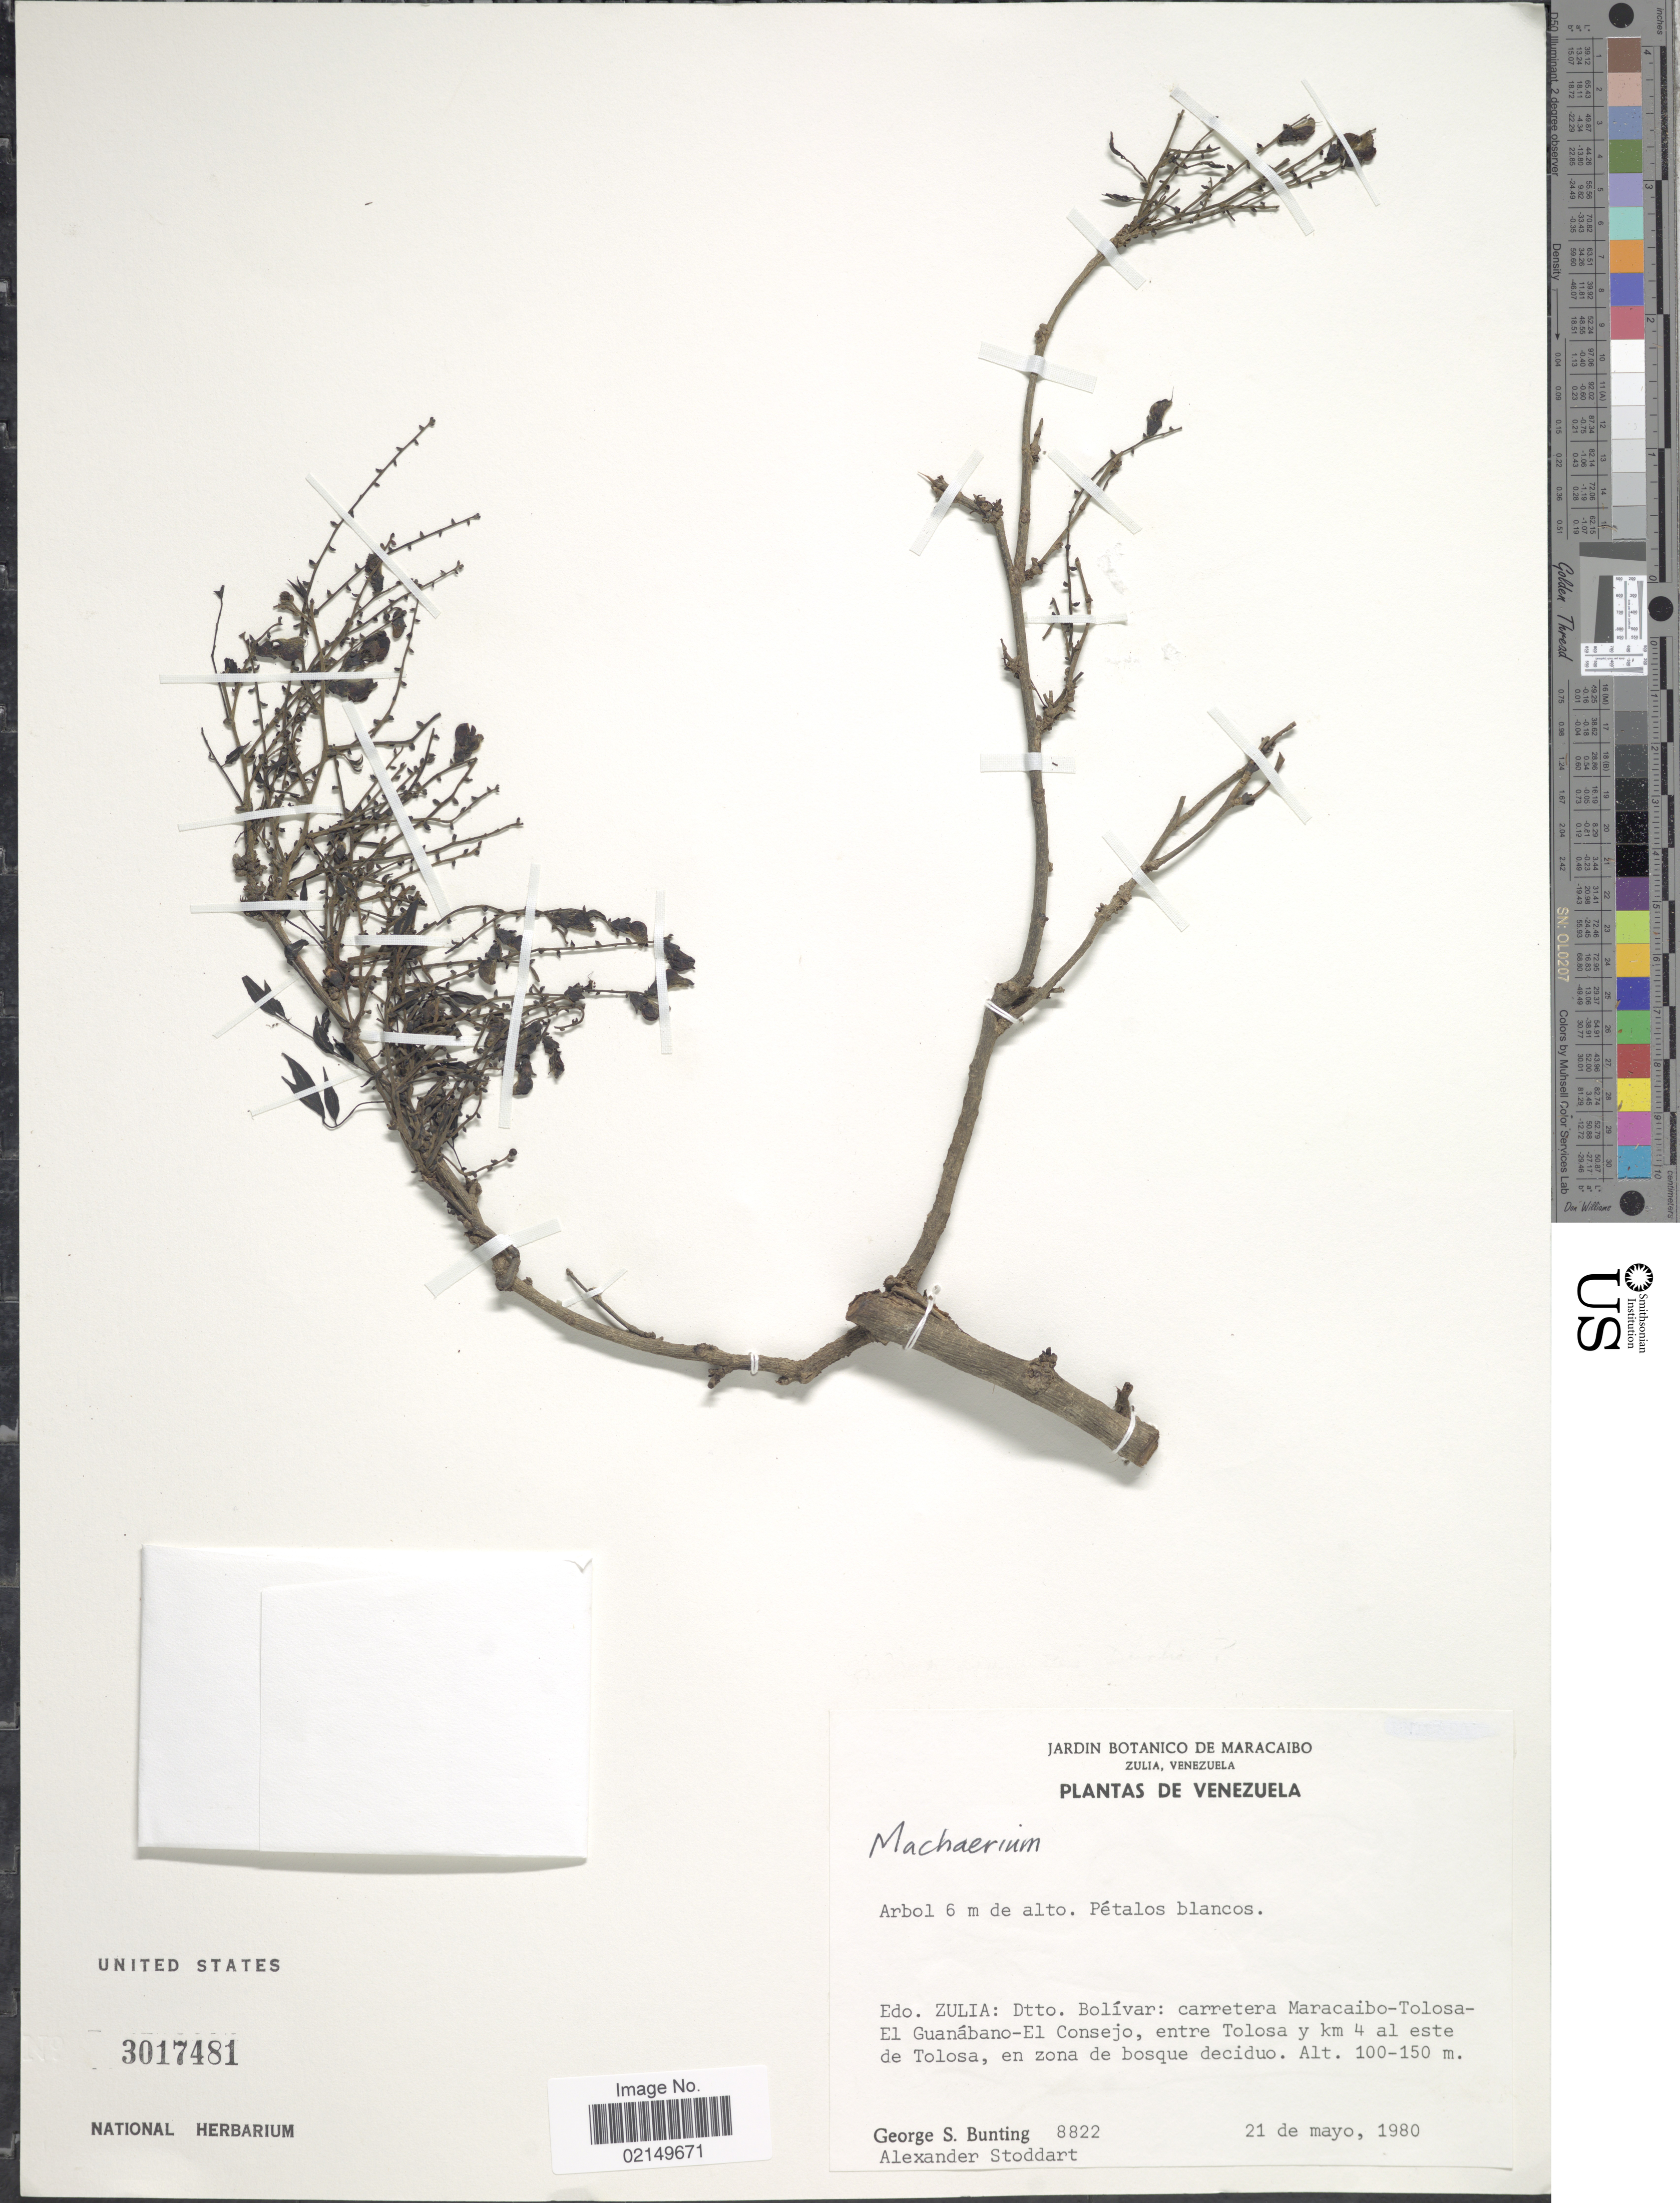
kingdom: Plantae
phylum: Tracheophyta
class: Magnoliopsida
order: Fabales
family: Fabaceae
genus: Machaerium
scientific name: Machaerium striatum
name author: J.R. Johnst.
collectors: G. S. Bunting & A. Stoddart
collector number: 8822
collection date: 1980-05-21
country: Venezuela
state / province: Zulia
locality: Edo. Zulia: Dtto. Bolivar: carretera Maracaibo-Tolosa-El Guanabano-El Consejo, entre Tolosa y km 4 al este de Tolosa, en zona de bosque deciduo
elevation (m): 100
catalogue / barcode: US 3017481